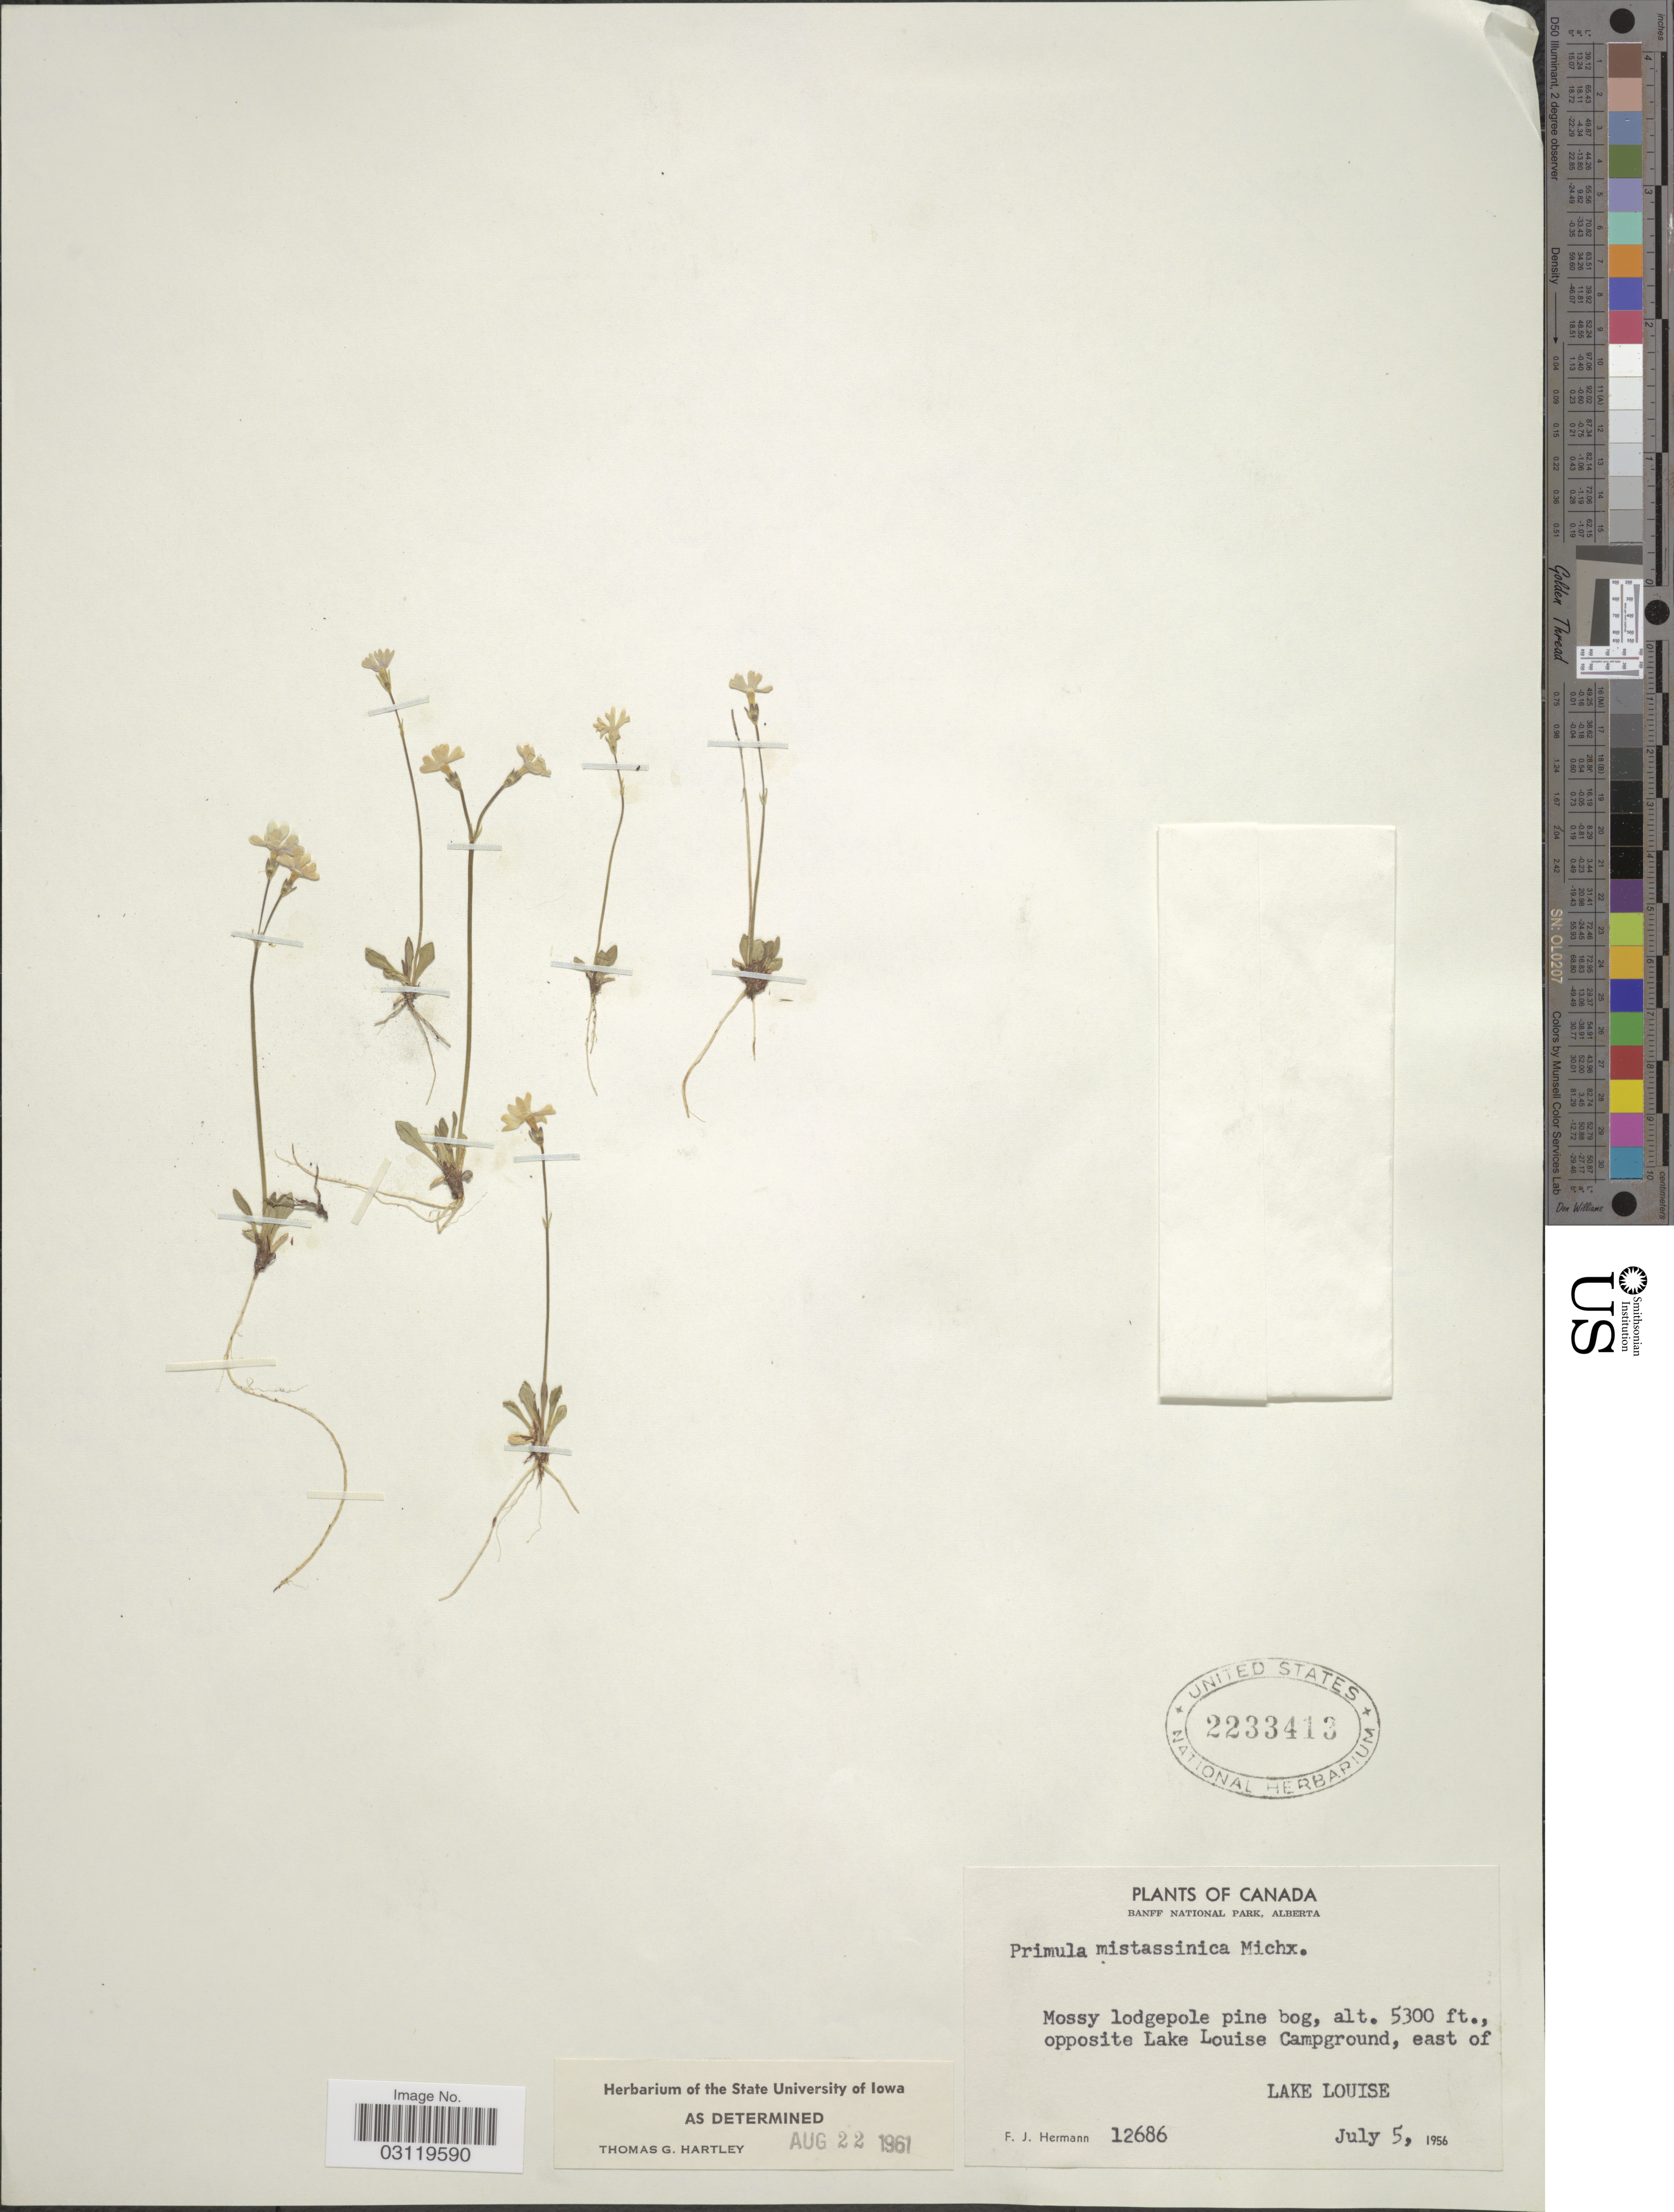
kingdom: Plantae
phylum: Tracheophyta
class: Magnoliopsida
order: Ericales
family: Primulaceae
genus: Primula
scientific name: Primula mistassinica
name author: Michx.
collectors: F. J. Hermann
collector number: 12686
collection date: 1956-07-05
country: Canada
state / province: Alberta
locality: Banff National Park, opposite Lake Louise Campground, east of Lake Louise.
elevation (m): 1615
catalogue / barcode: US 2233413